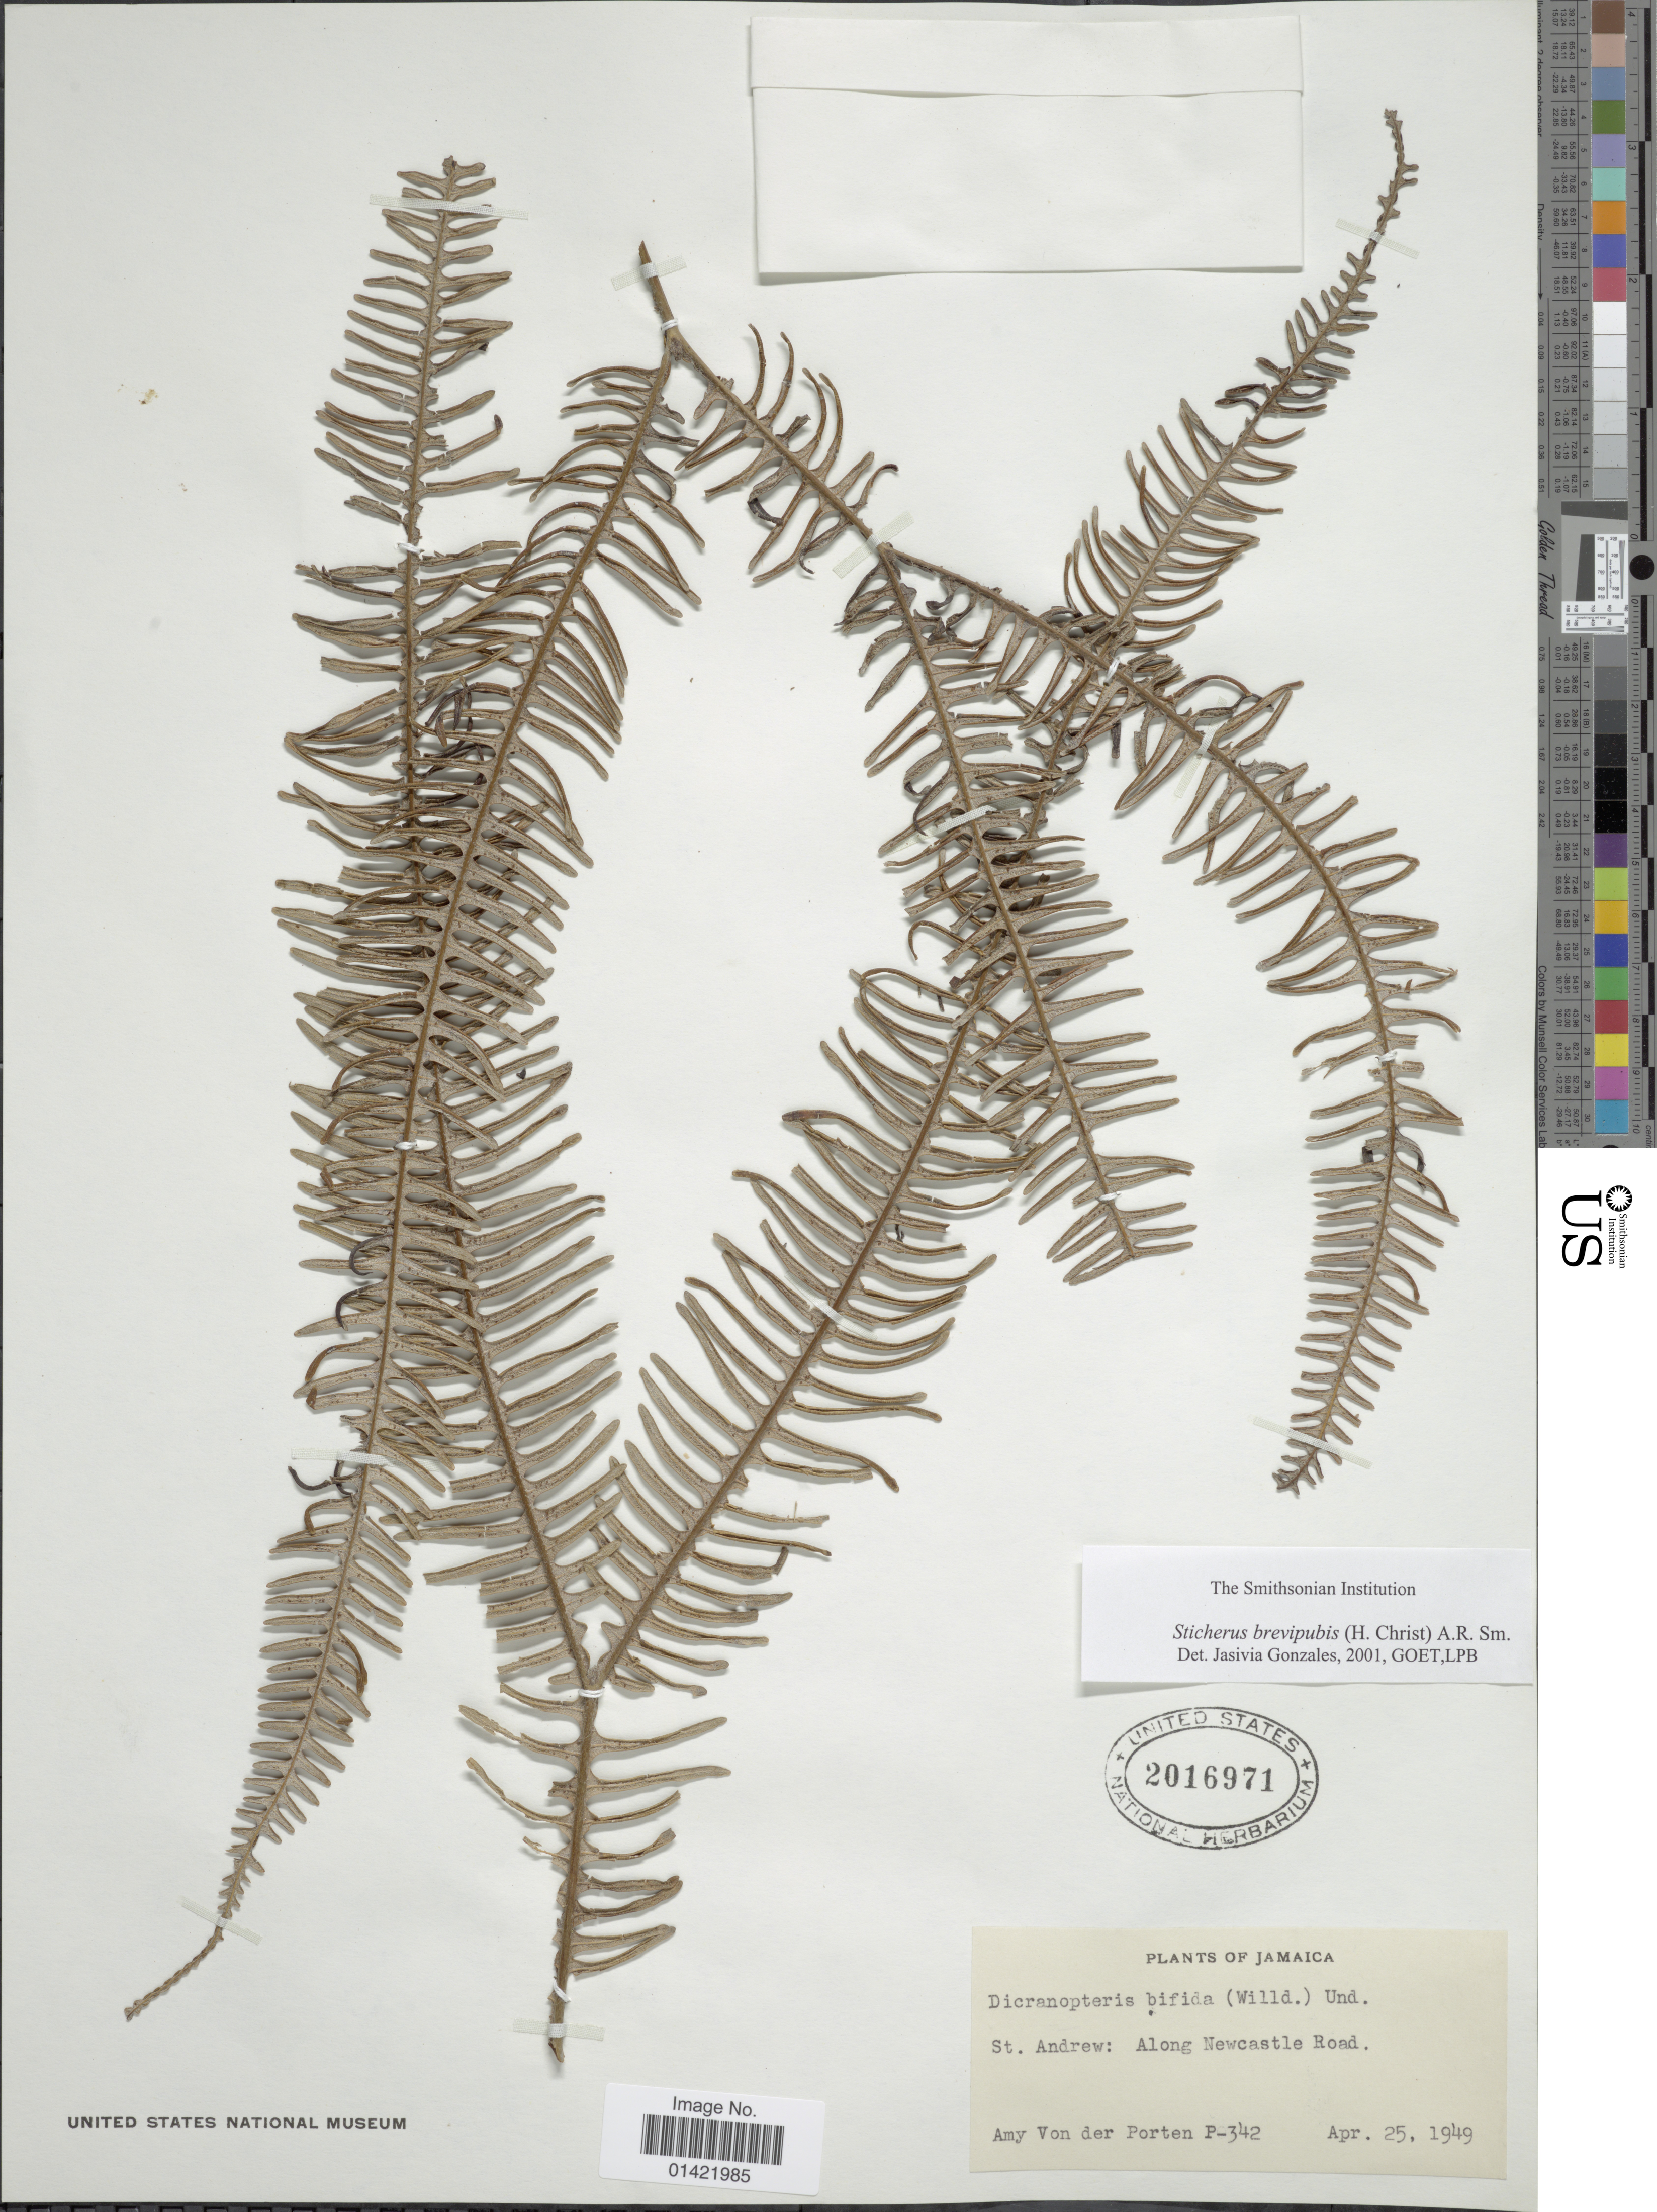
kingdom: Plantae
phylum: Tracheophyta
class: Polypodiopsida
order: Gleicheniales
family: Gleicheniaceae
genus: Sticherus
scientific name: Sticherus fulvus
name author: (Desv.) Ching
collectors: A. von der Porten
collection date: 1949-04-25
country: Jamaica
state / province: Saint Andrew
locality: St. Andrew: Along Newcastle Road.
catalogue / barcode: US 2016971